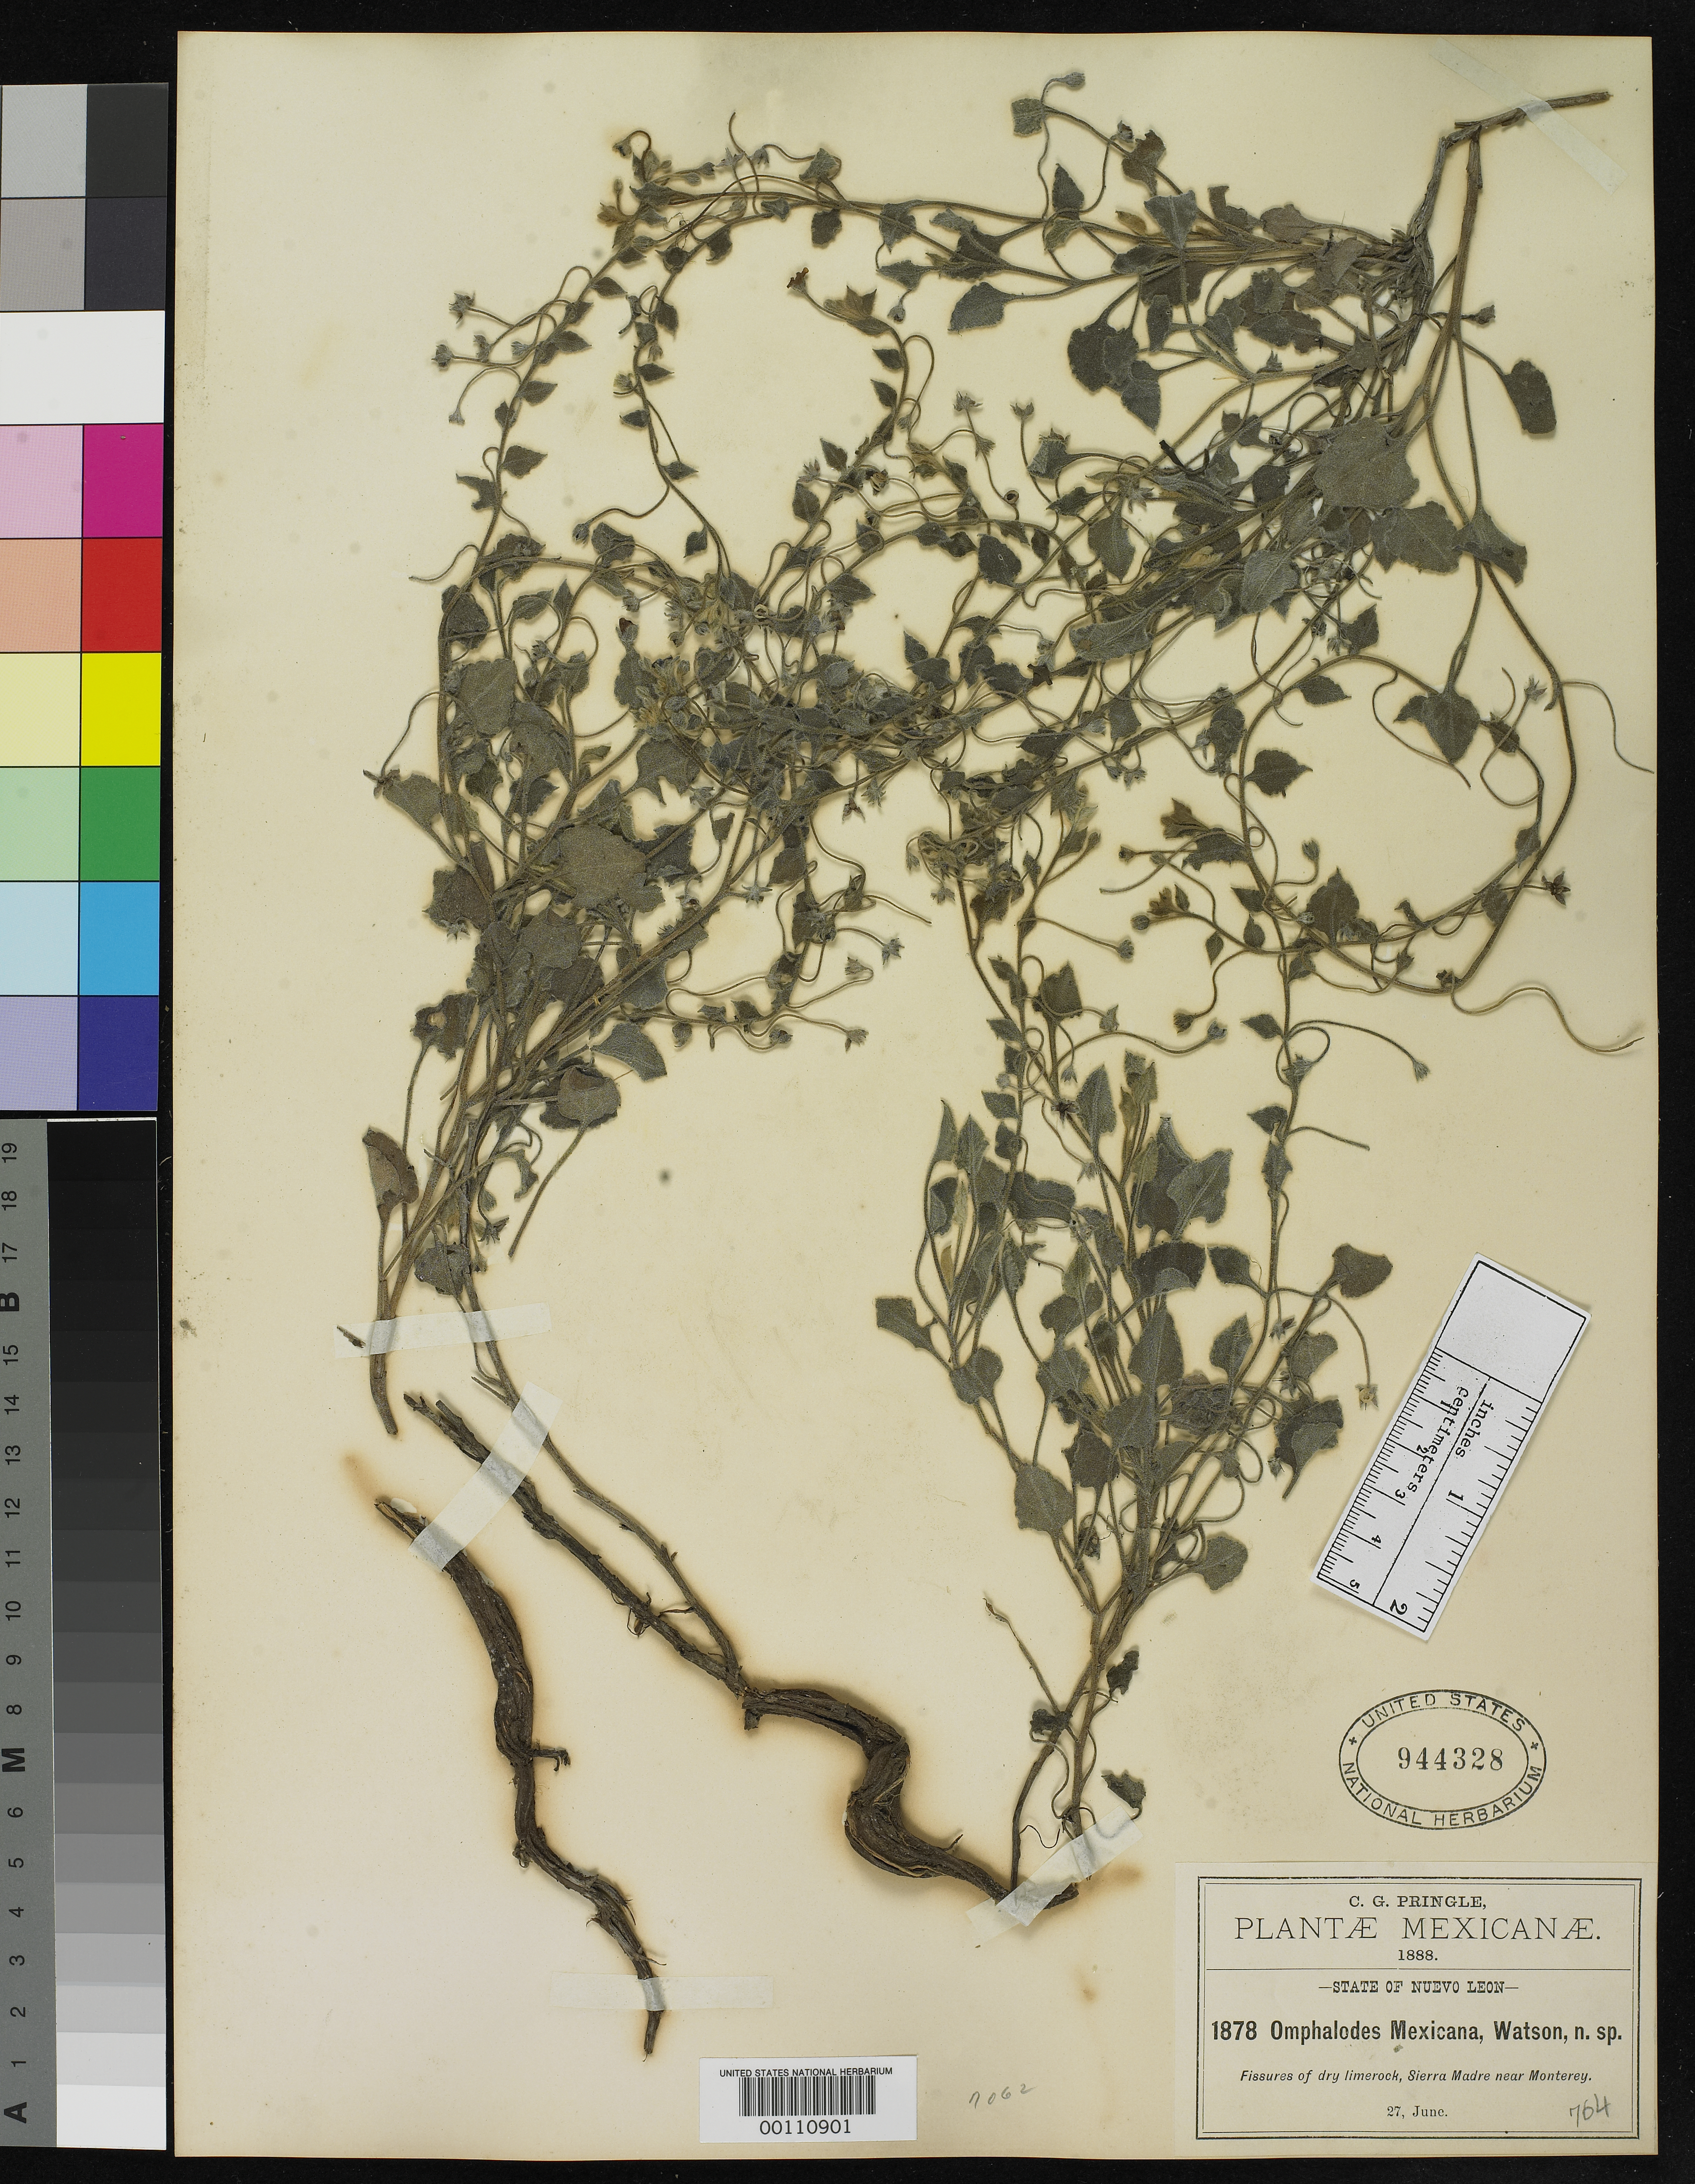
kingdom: Plantae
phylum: Tracheophyta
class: Magnoliopsida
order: Boraginales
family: Boraginaceae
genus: Omphalodes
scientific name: Omphalodes mexicana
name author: S. Watson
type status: Type Collection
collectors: C. G. Pringle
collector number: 1878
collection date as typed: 27 Jun 1888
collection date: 1888-06-27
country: Mexico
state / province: Nuevo León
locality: Sierra Madre near Monterrey.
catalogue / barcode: US 944328